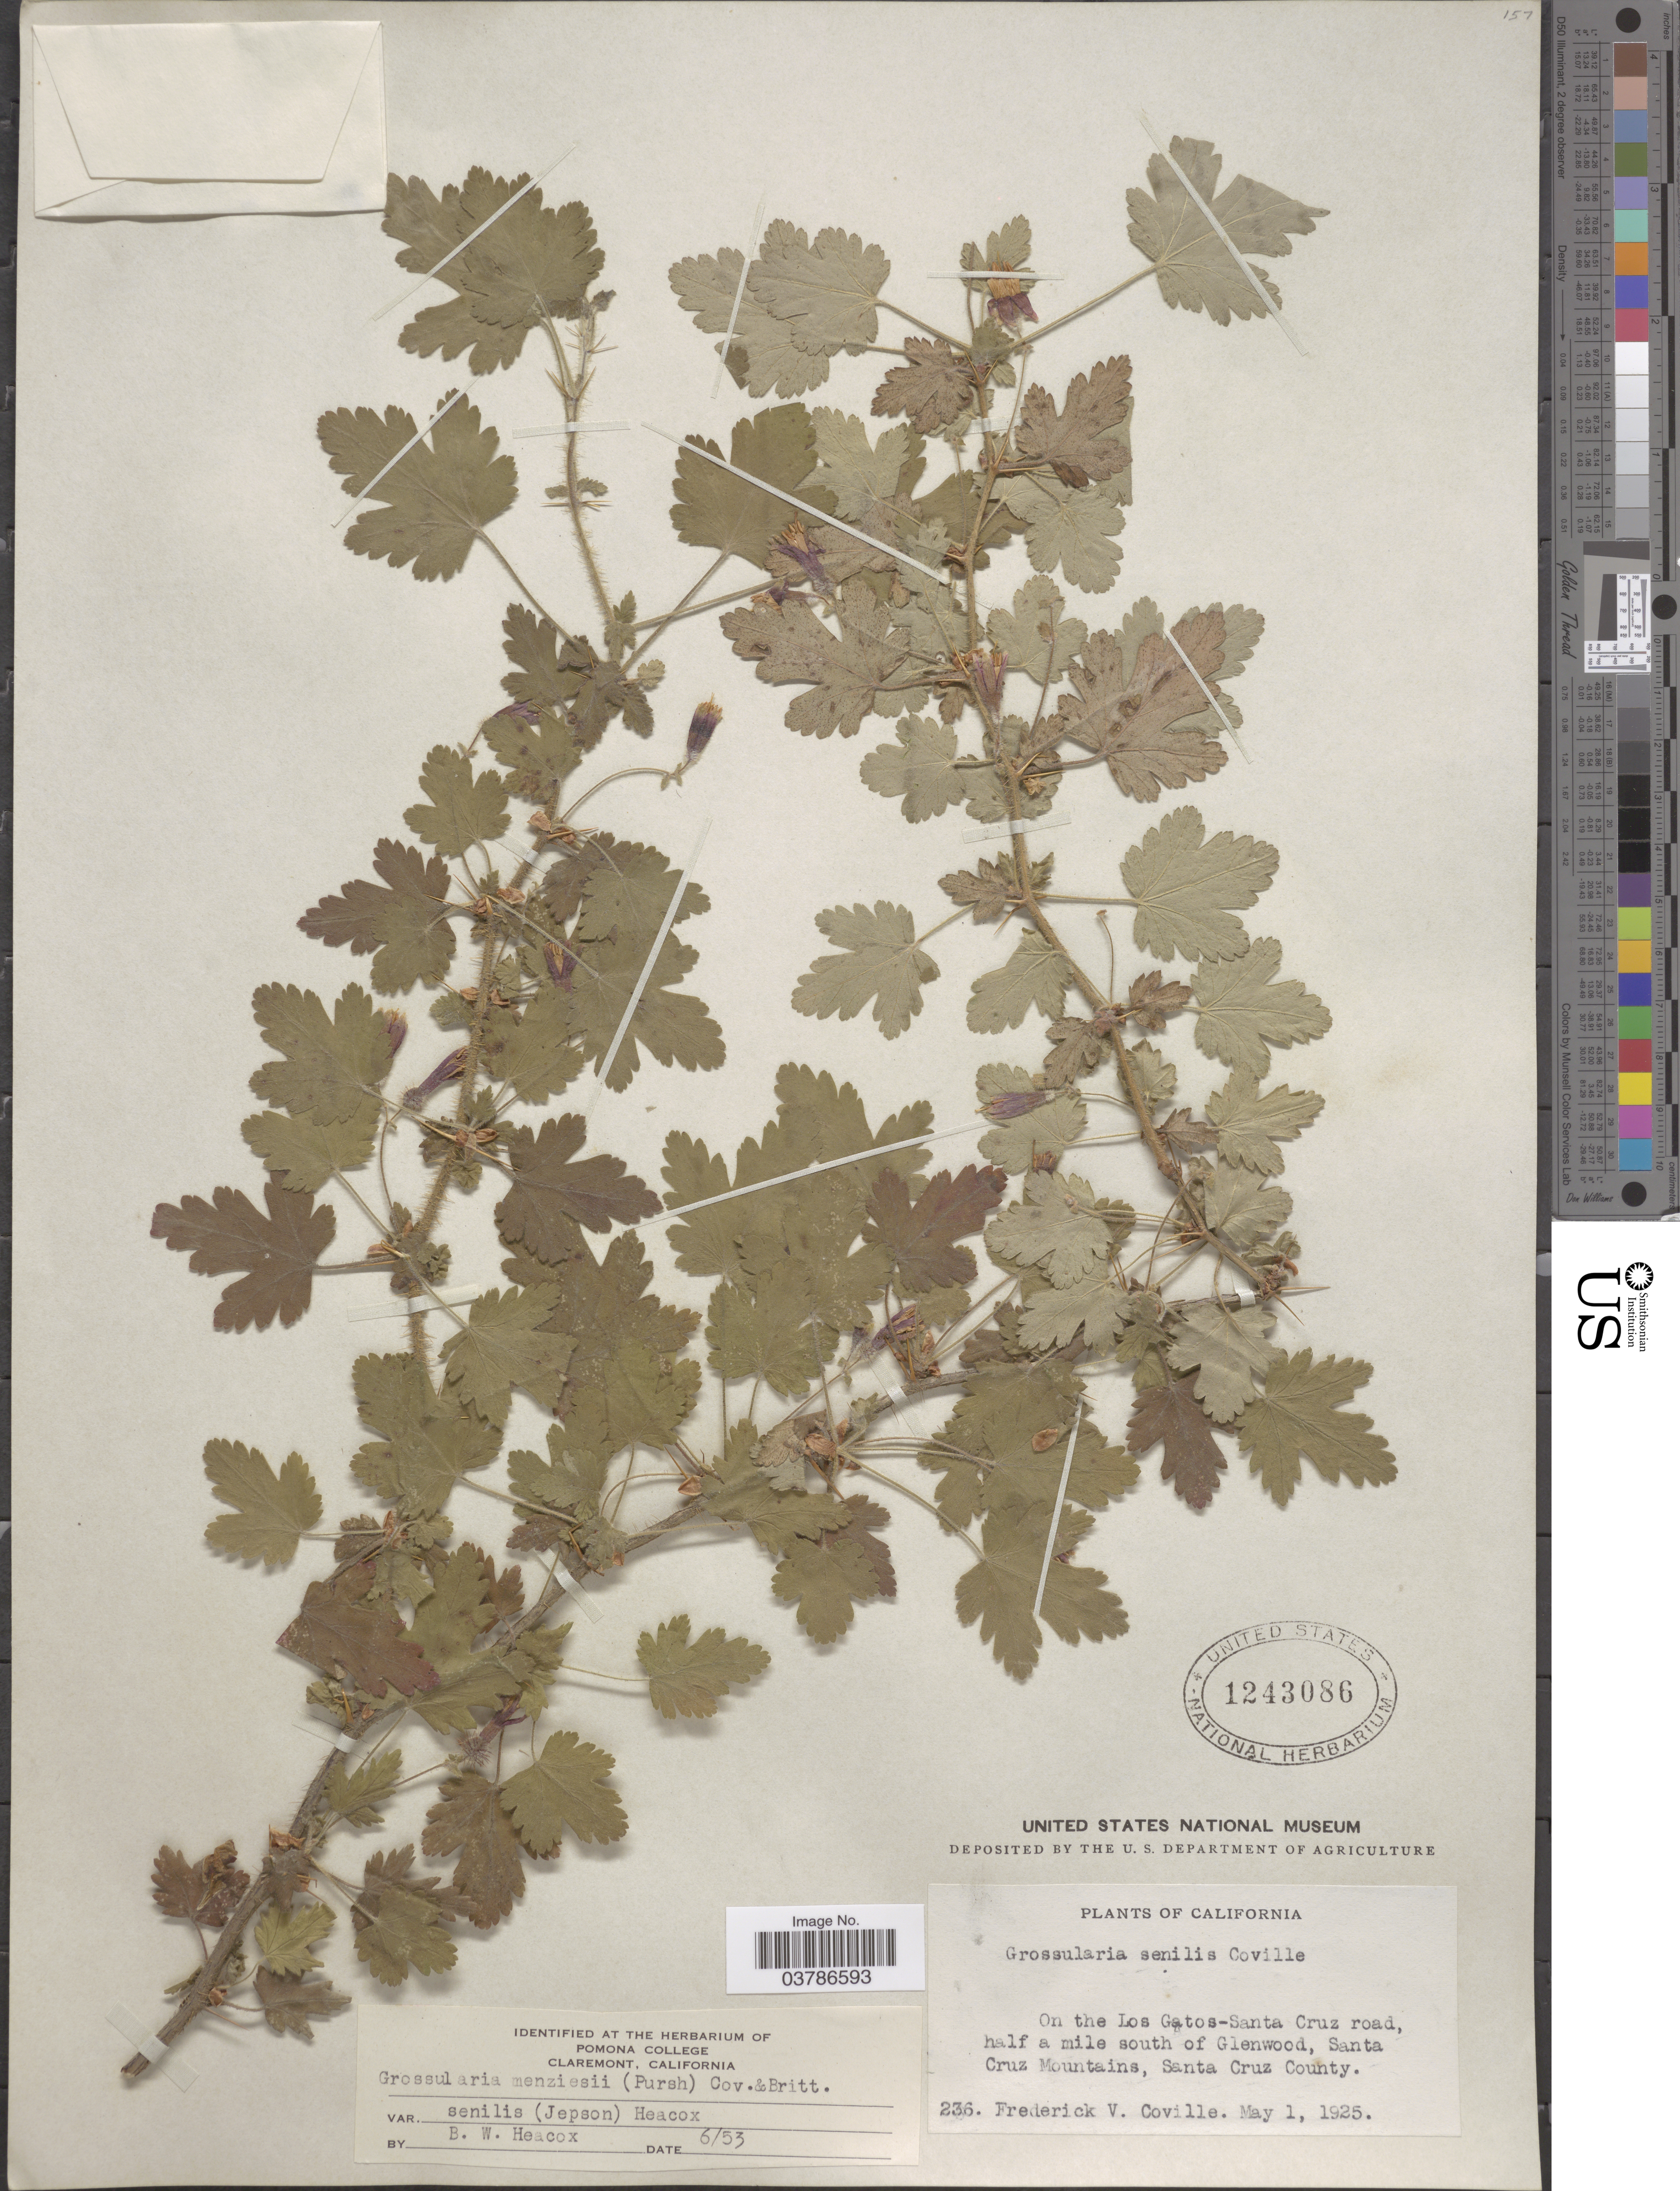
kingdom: Plantae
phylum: Tracheophyta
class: Magnoliopsida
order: Saxifragales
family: Grossulariaceae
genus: Ribes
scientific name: Ribes menziesii var. senile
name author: (Coville) Jeps.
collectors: F. V. Coville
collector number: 236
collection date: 1925-05-01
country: United States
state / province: California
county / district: Santa Cruz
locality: On the Los Gatos-Santa Cruz road, half a mile south of Glenwood, Santa Cruz Mountains, Santa Cruz County.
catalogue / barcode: US 1243086